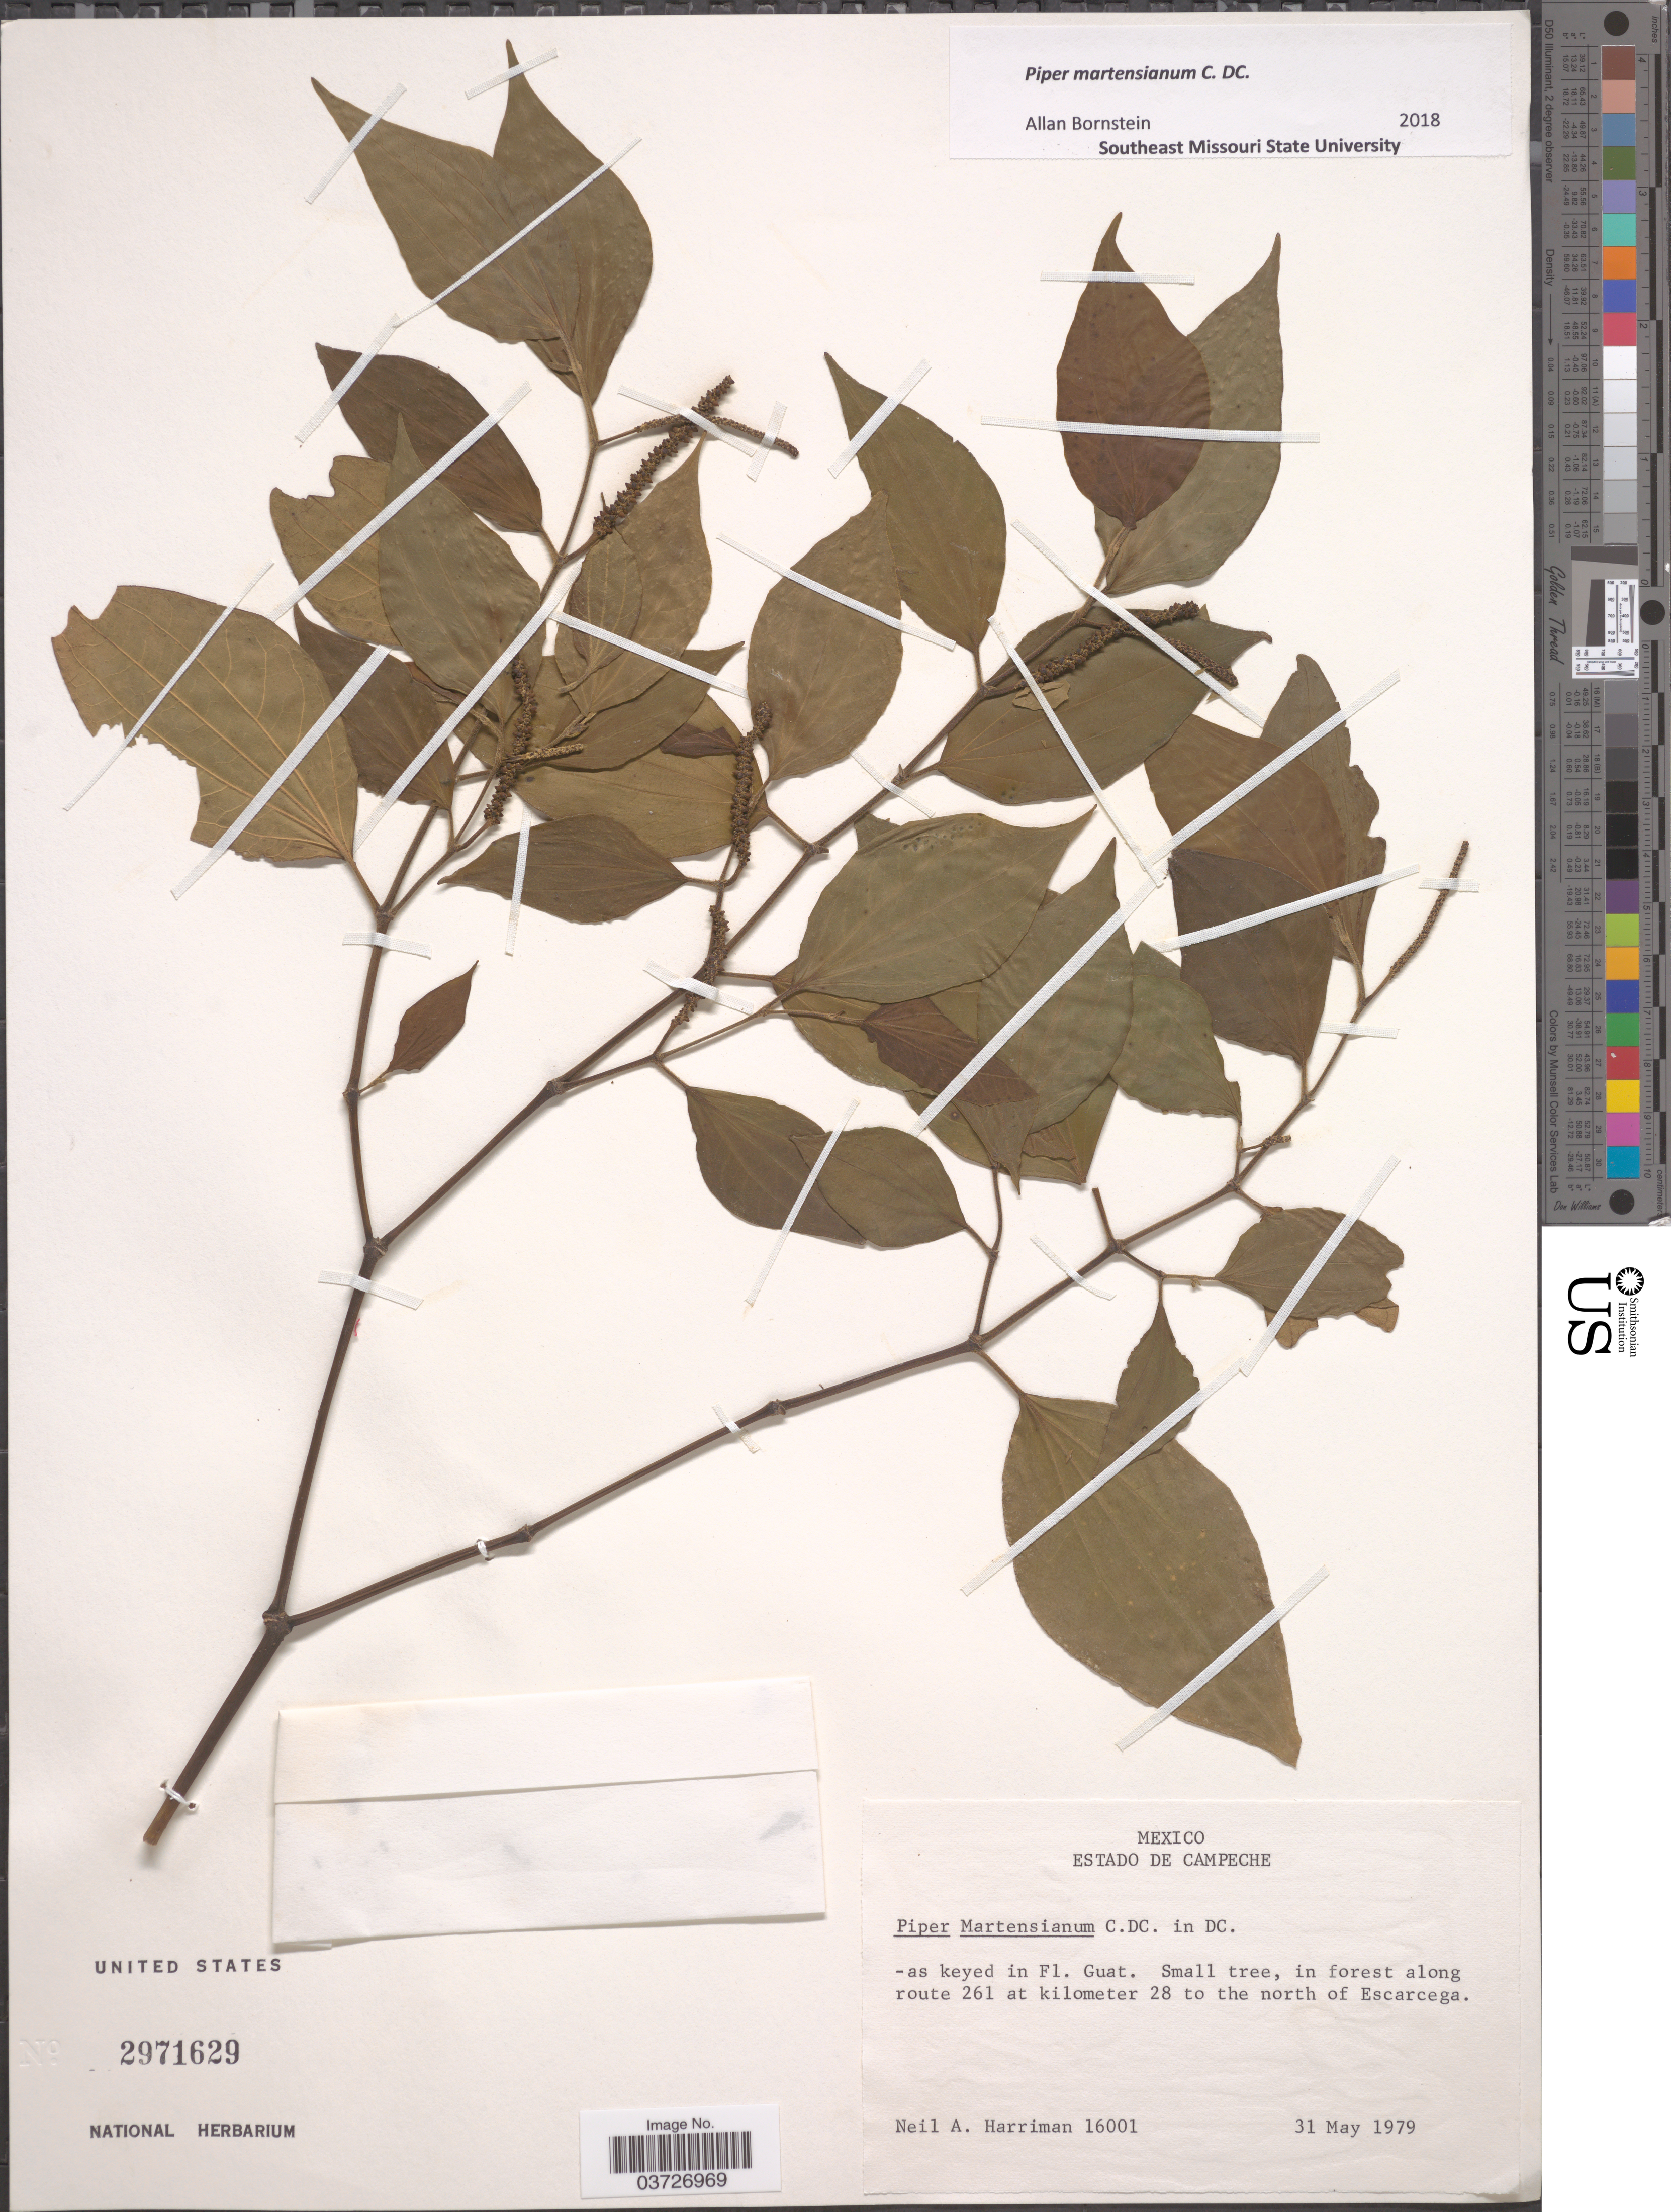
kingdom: Plantae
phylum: Tracheophyta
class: Magnoliopsida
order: Piperales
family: Piperaceae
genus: Piper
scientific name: Piper martensianum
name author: C. DC.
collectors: N. A. Harriman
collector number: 16001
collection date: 1979-05-31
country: Mexico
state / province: Campeche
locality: In forest along route 261 at kilometer 28 to the north of Escarcega.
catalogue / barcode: US 2971629